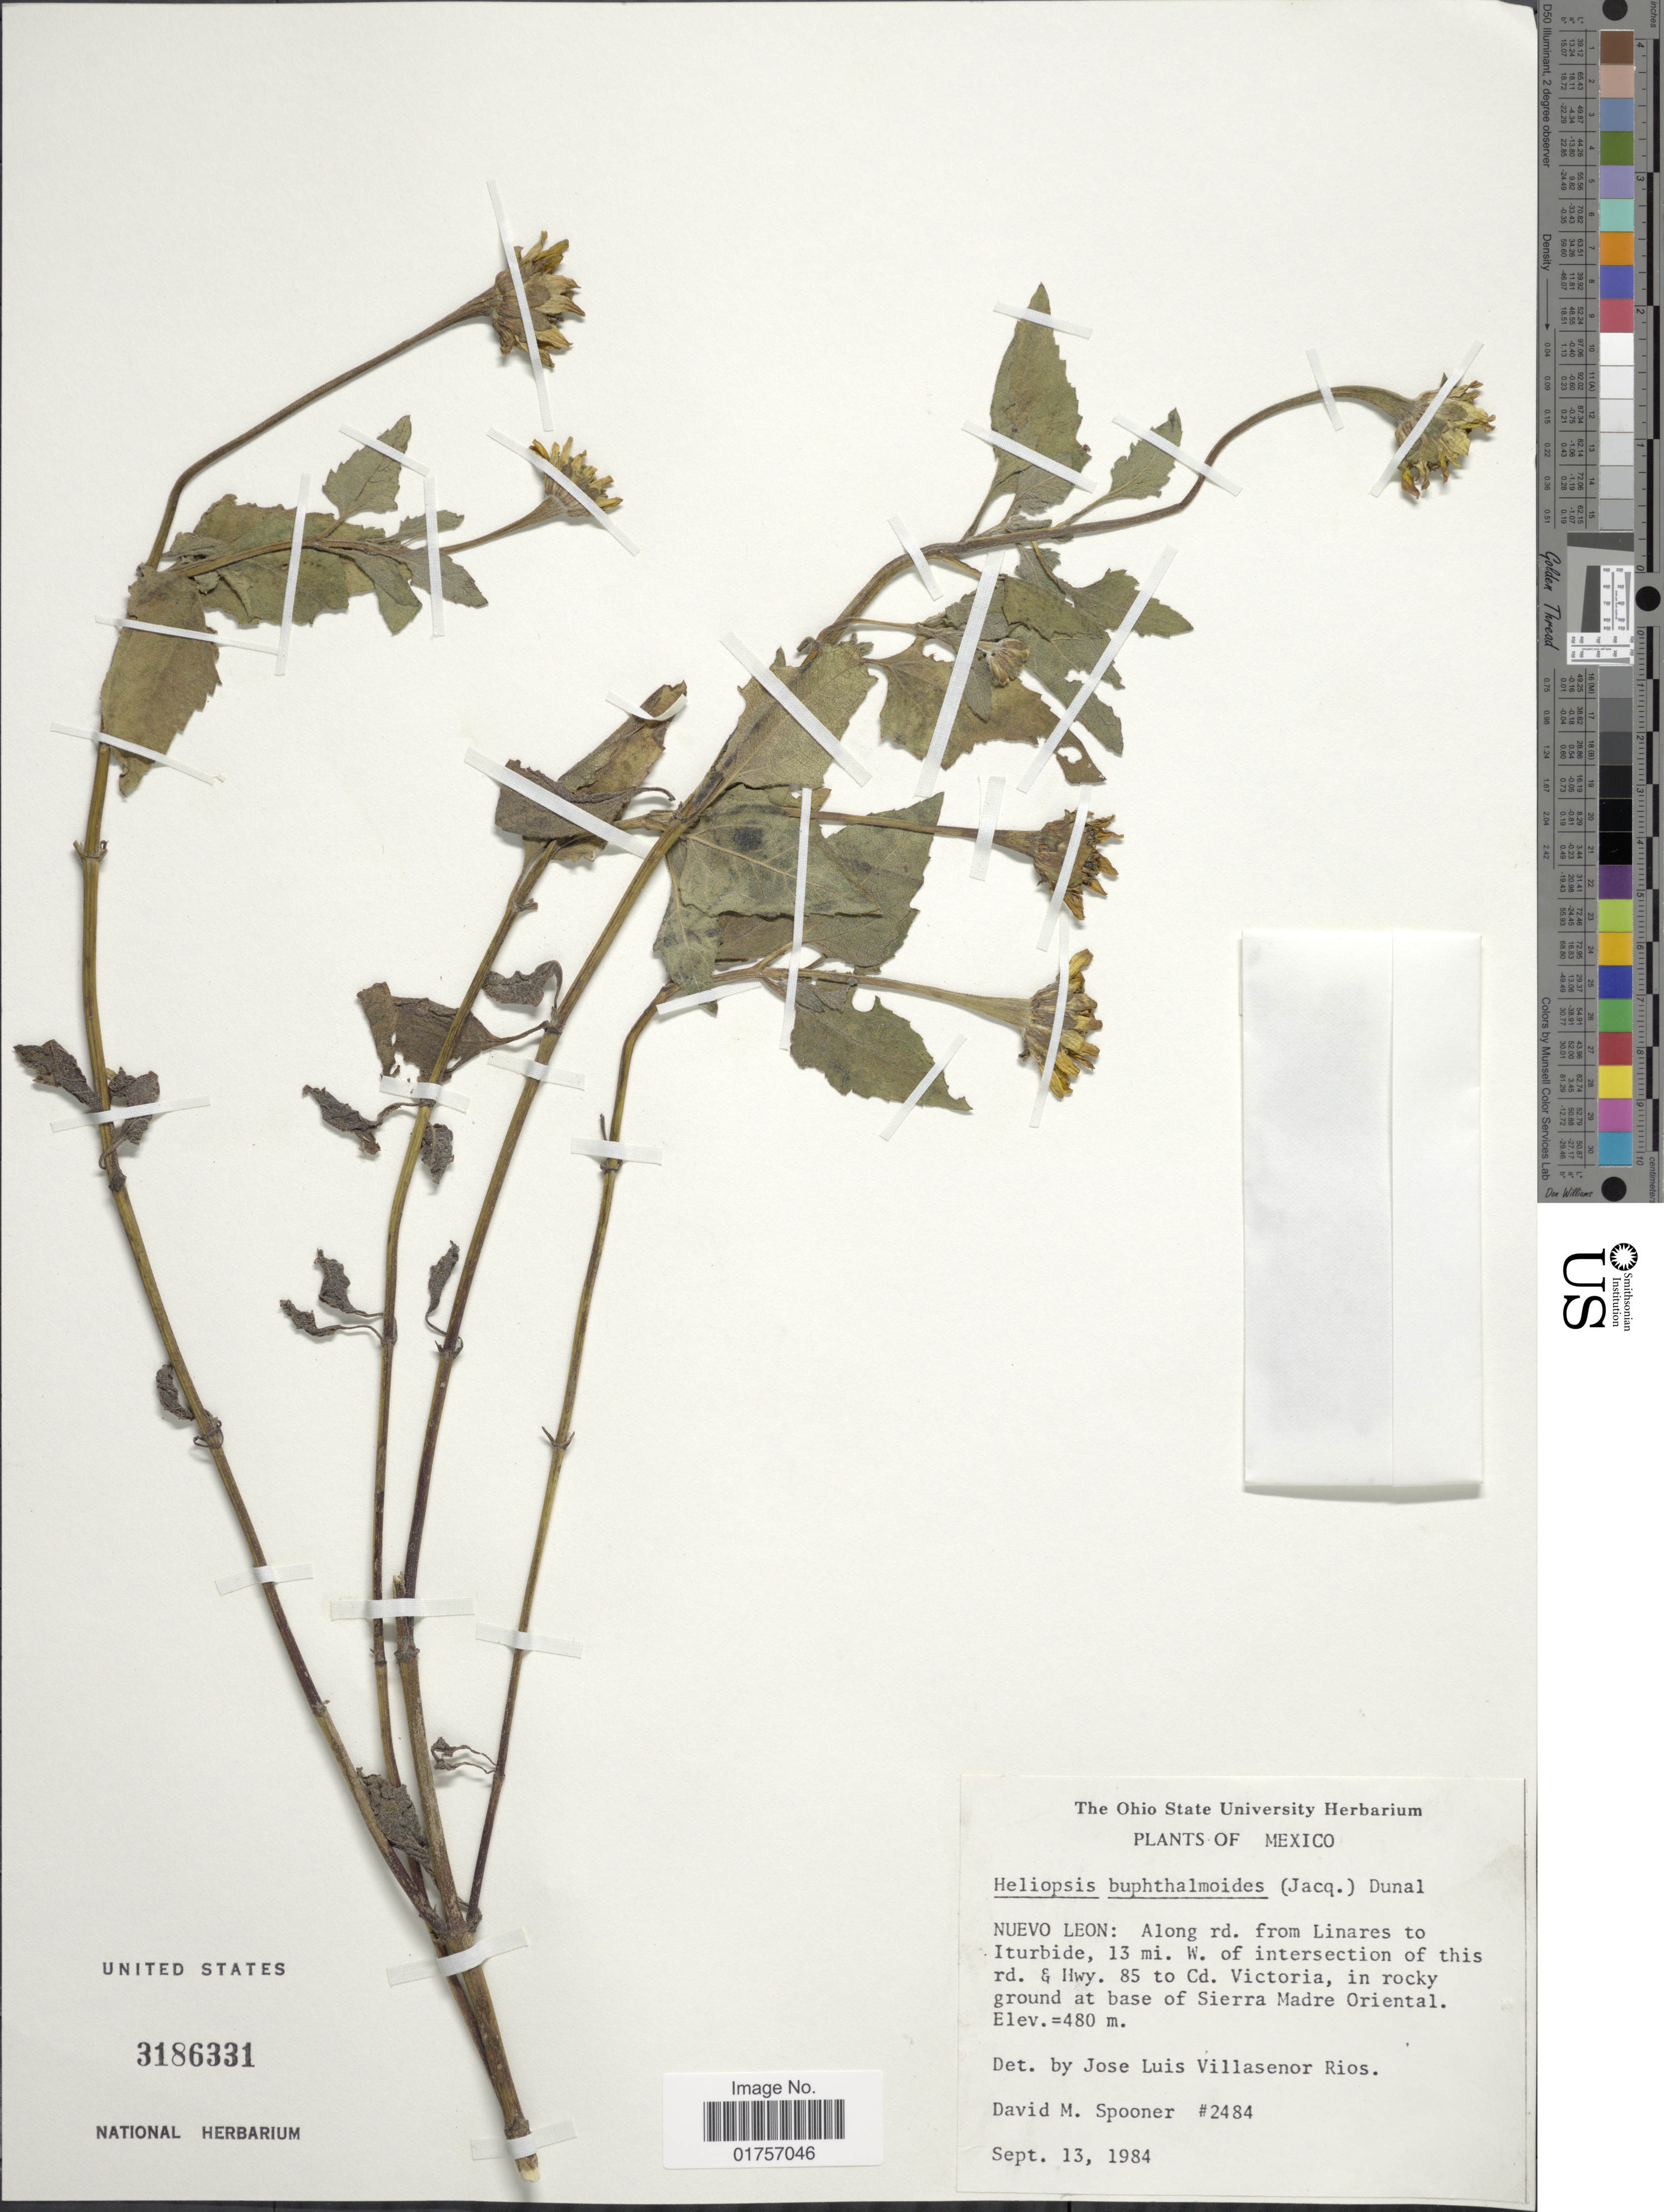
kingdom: Plantae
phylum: Tracheophyta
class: Magnoliopsida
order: Asterales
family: Asteraceae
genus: Heliopsis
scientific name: Heliopsis buphthalmoides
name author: (Jacq.) Dunal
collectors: D. Spooner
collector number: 2484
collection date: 1984-09-13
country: Mexico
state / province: Nuevo León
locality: Along rd. from Linares to Iturbide, 13 mi. W. of intersection of this rd. & Hwy. 85 to Cd. Victoria, at base of Sierra Madre Oriental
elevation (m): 480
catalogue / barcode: US 3186331